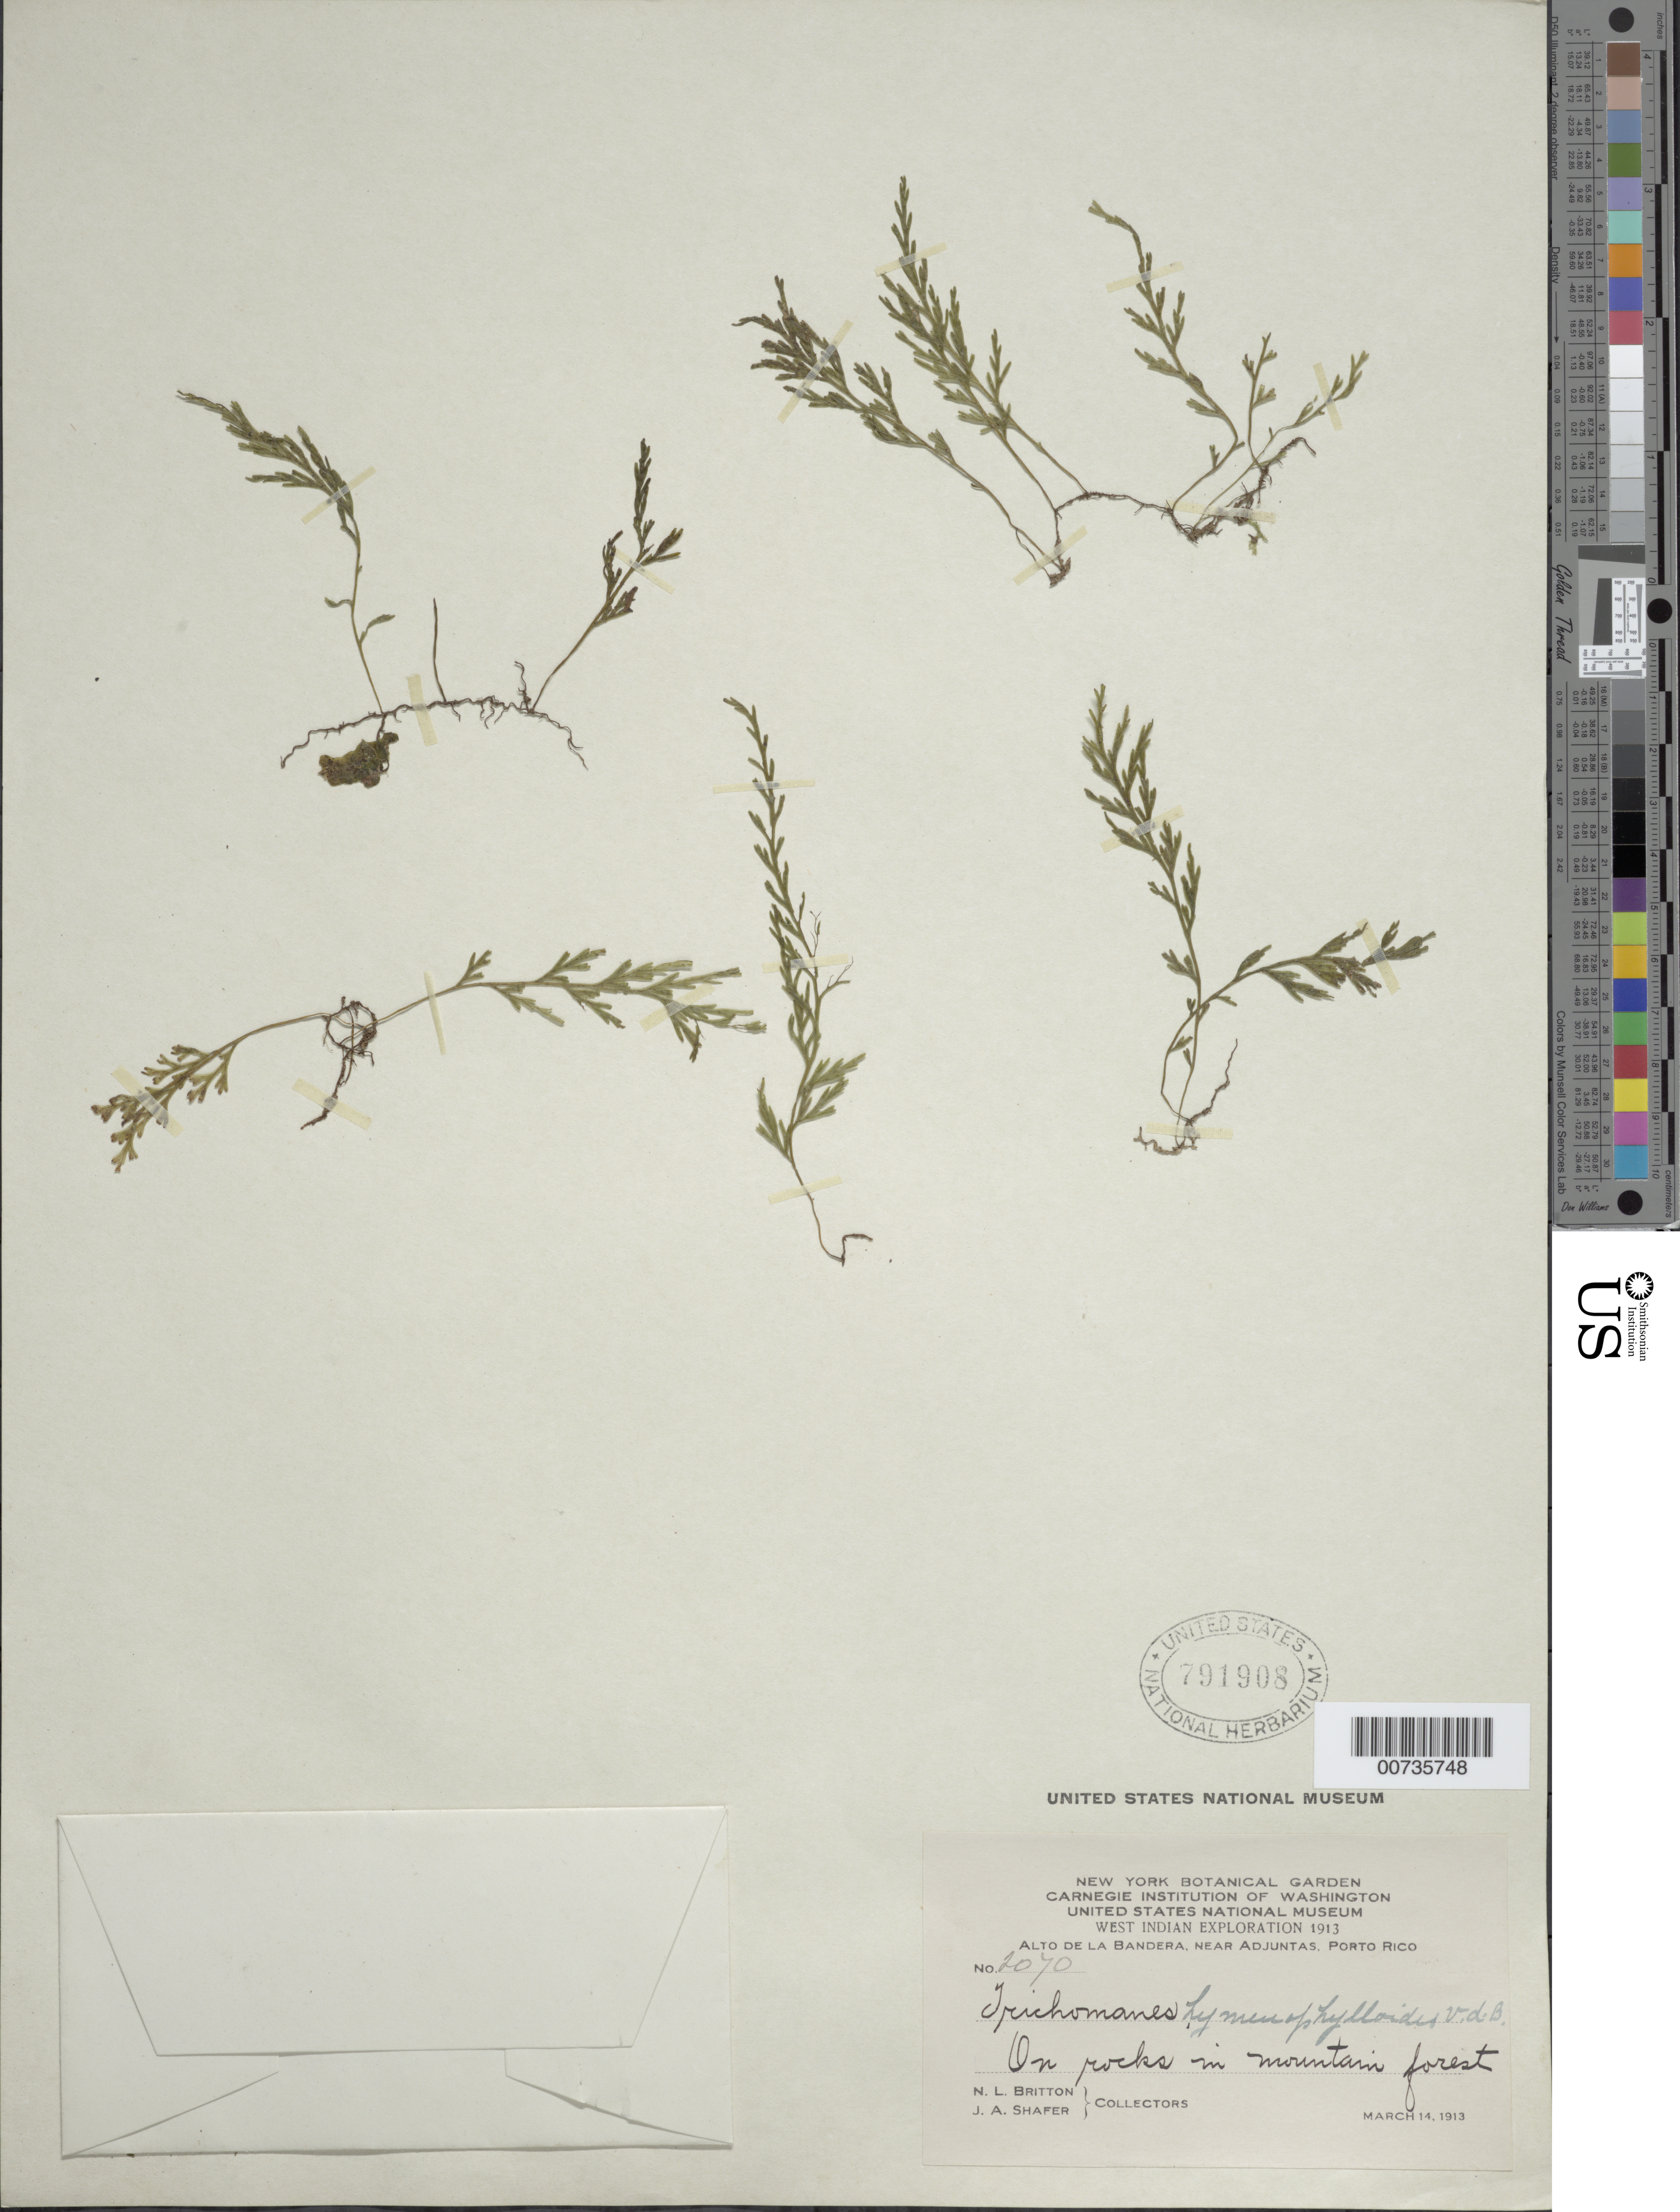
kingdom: Plantae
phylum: Tracheophyta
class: Polypodiopsida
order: Hymenophyllales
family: Hymenophyllaceae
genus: Polyphlebium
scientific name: Polyphlebium hymenophylloides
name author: (Bosch) Ebihara & Dubuisson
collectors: N. Britton & J. A. Shafer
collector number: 2070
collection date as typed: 14 Mar 1913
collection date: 1913-03-14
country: Puerto Rico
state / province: Adjuntas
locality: Alto de la Bandera, near Adjuntas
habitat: On rocks in mountain forest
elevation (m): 700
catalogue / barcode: US 791908